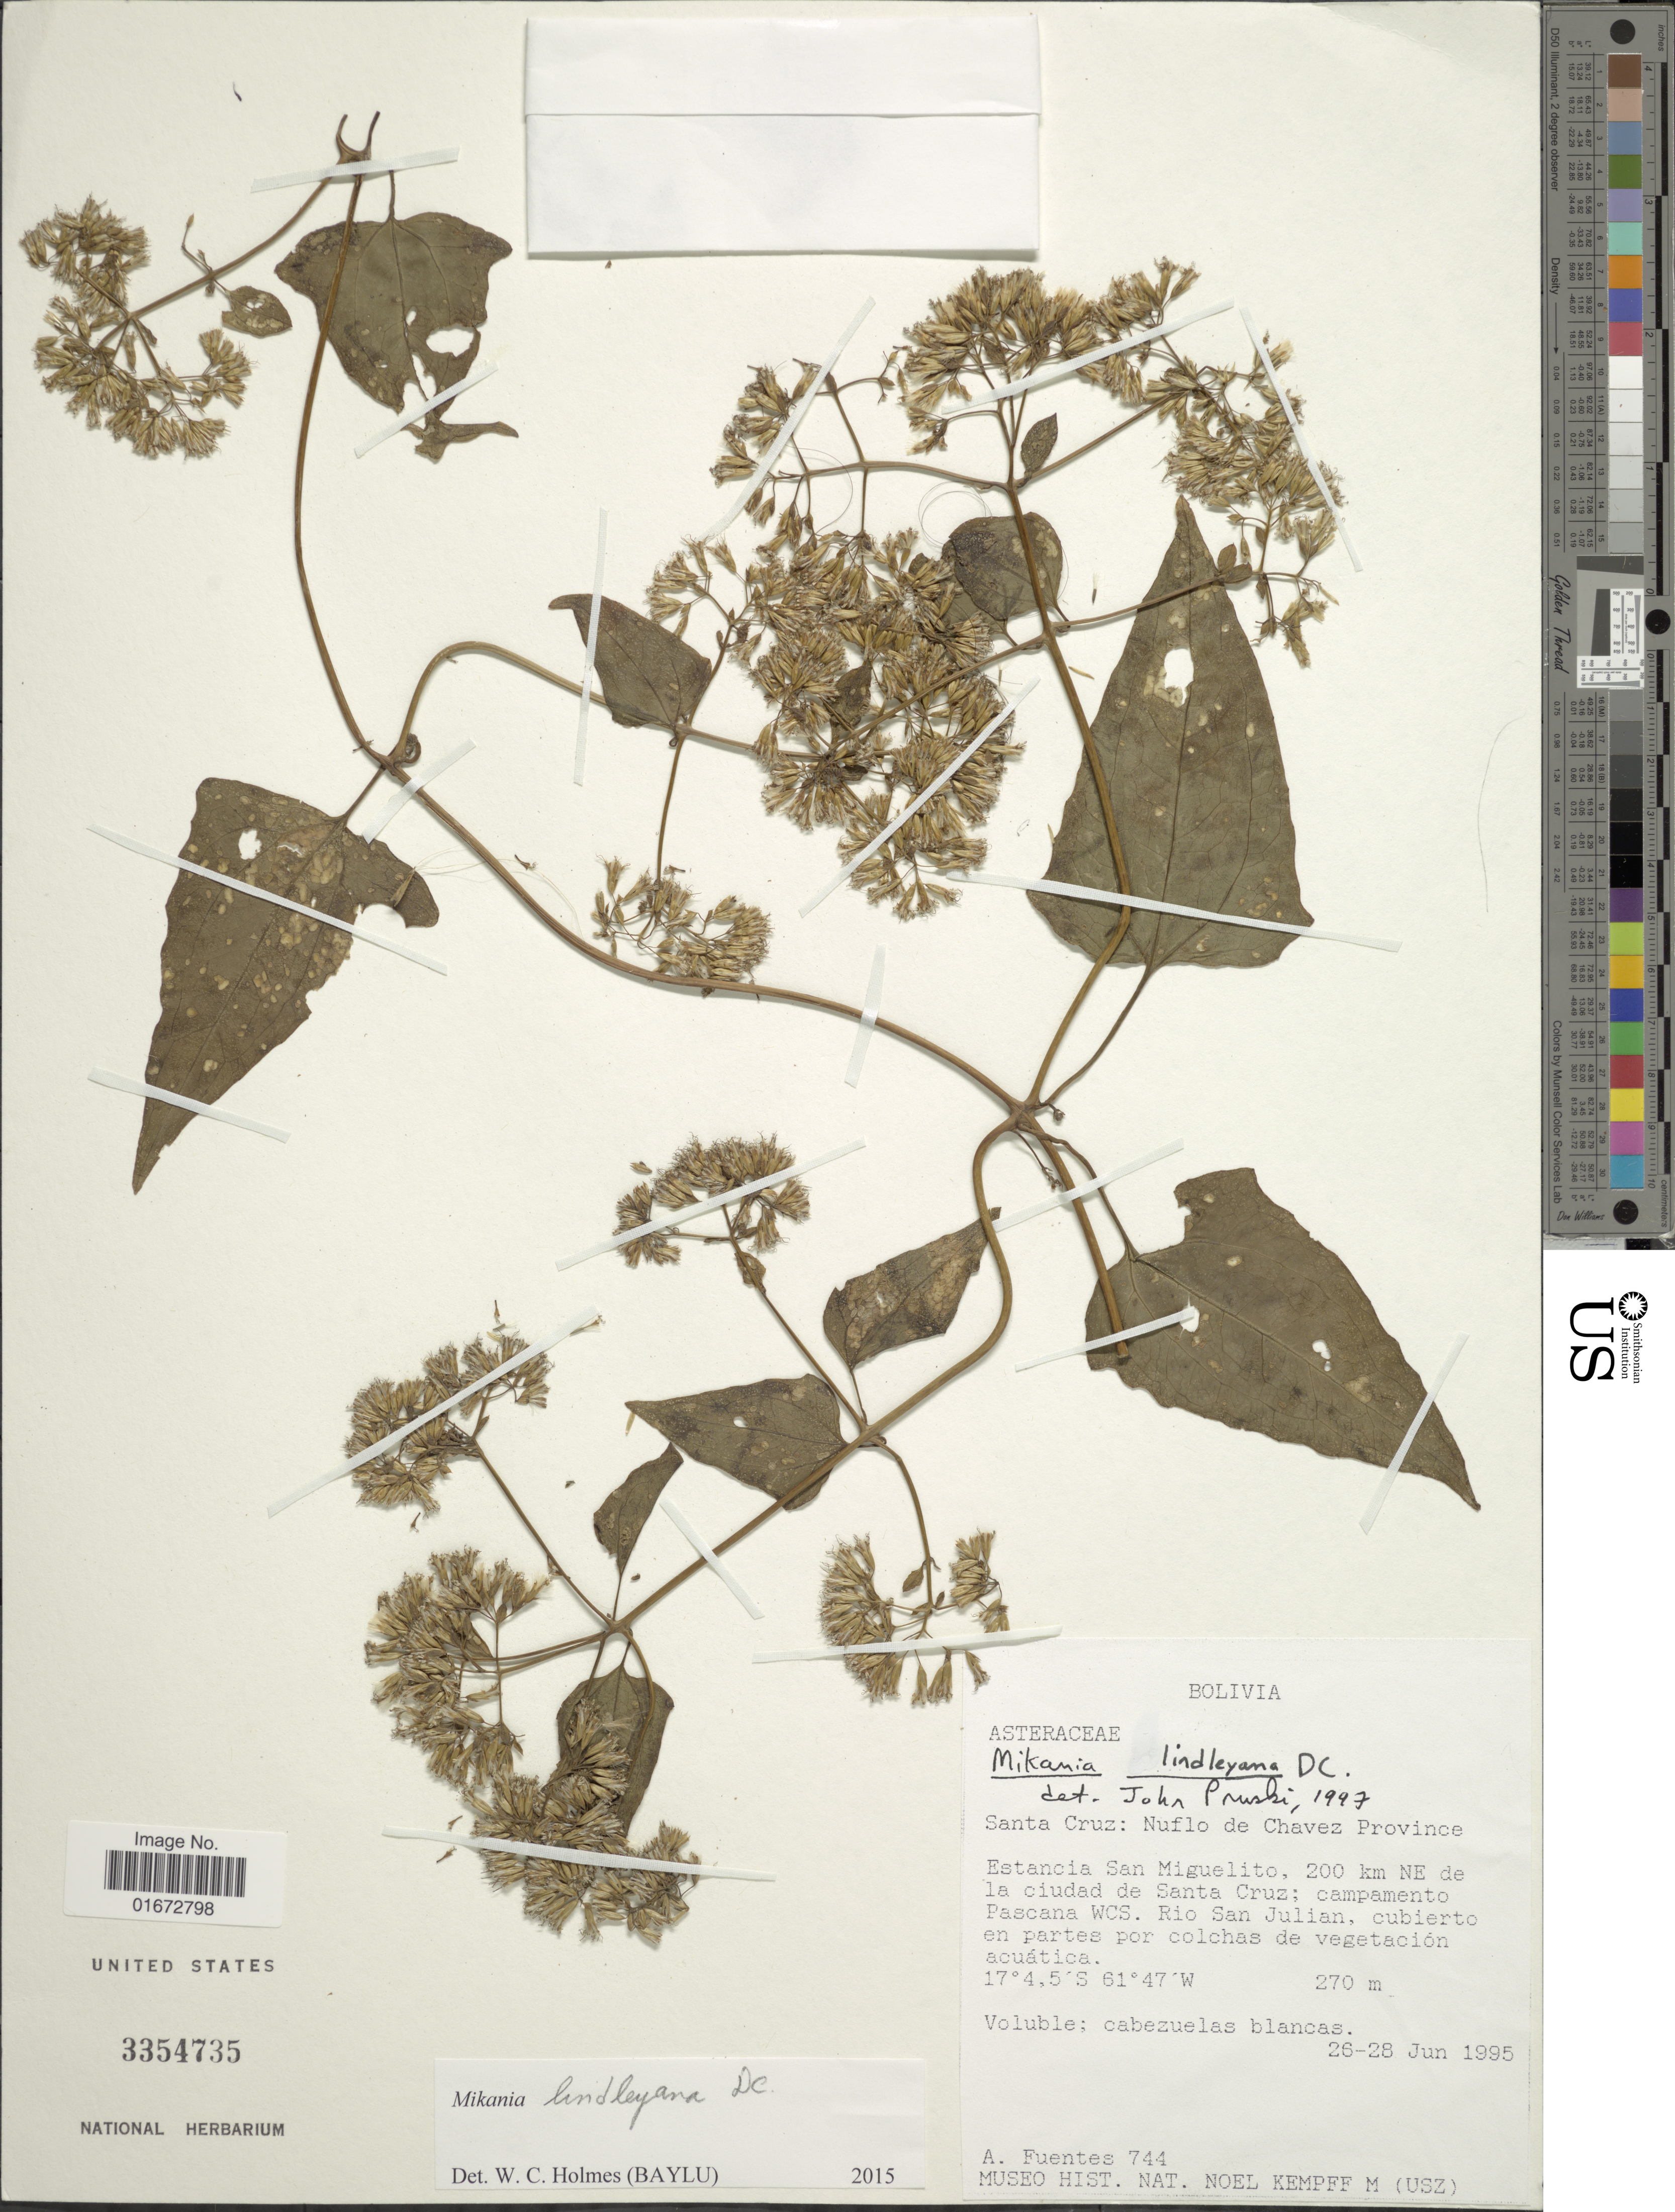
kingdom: Plantae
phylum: Tracheophyta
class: Magnoliopsida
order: Asterales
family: Asteraceae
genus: Mikania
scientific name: Mikania lindleyana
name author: DC.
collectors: A. Fuentes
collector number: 744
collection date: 1995-06-26/1995-06-28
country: Bolivia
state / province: Santa Cruz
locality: Santa Cruz: San Miguelito, 200 km NE de la ciudad de Santa Cruz; campamento Pascana WCS. Rio San Julian, cubierto en partes por colchas de vegetación acuática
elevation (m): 270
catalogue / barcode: US 3354735